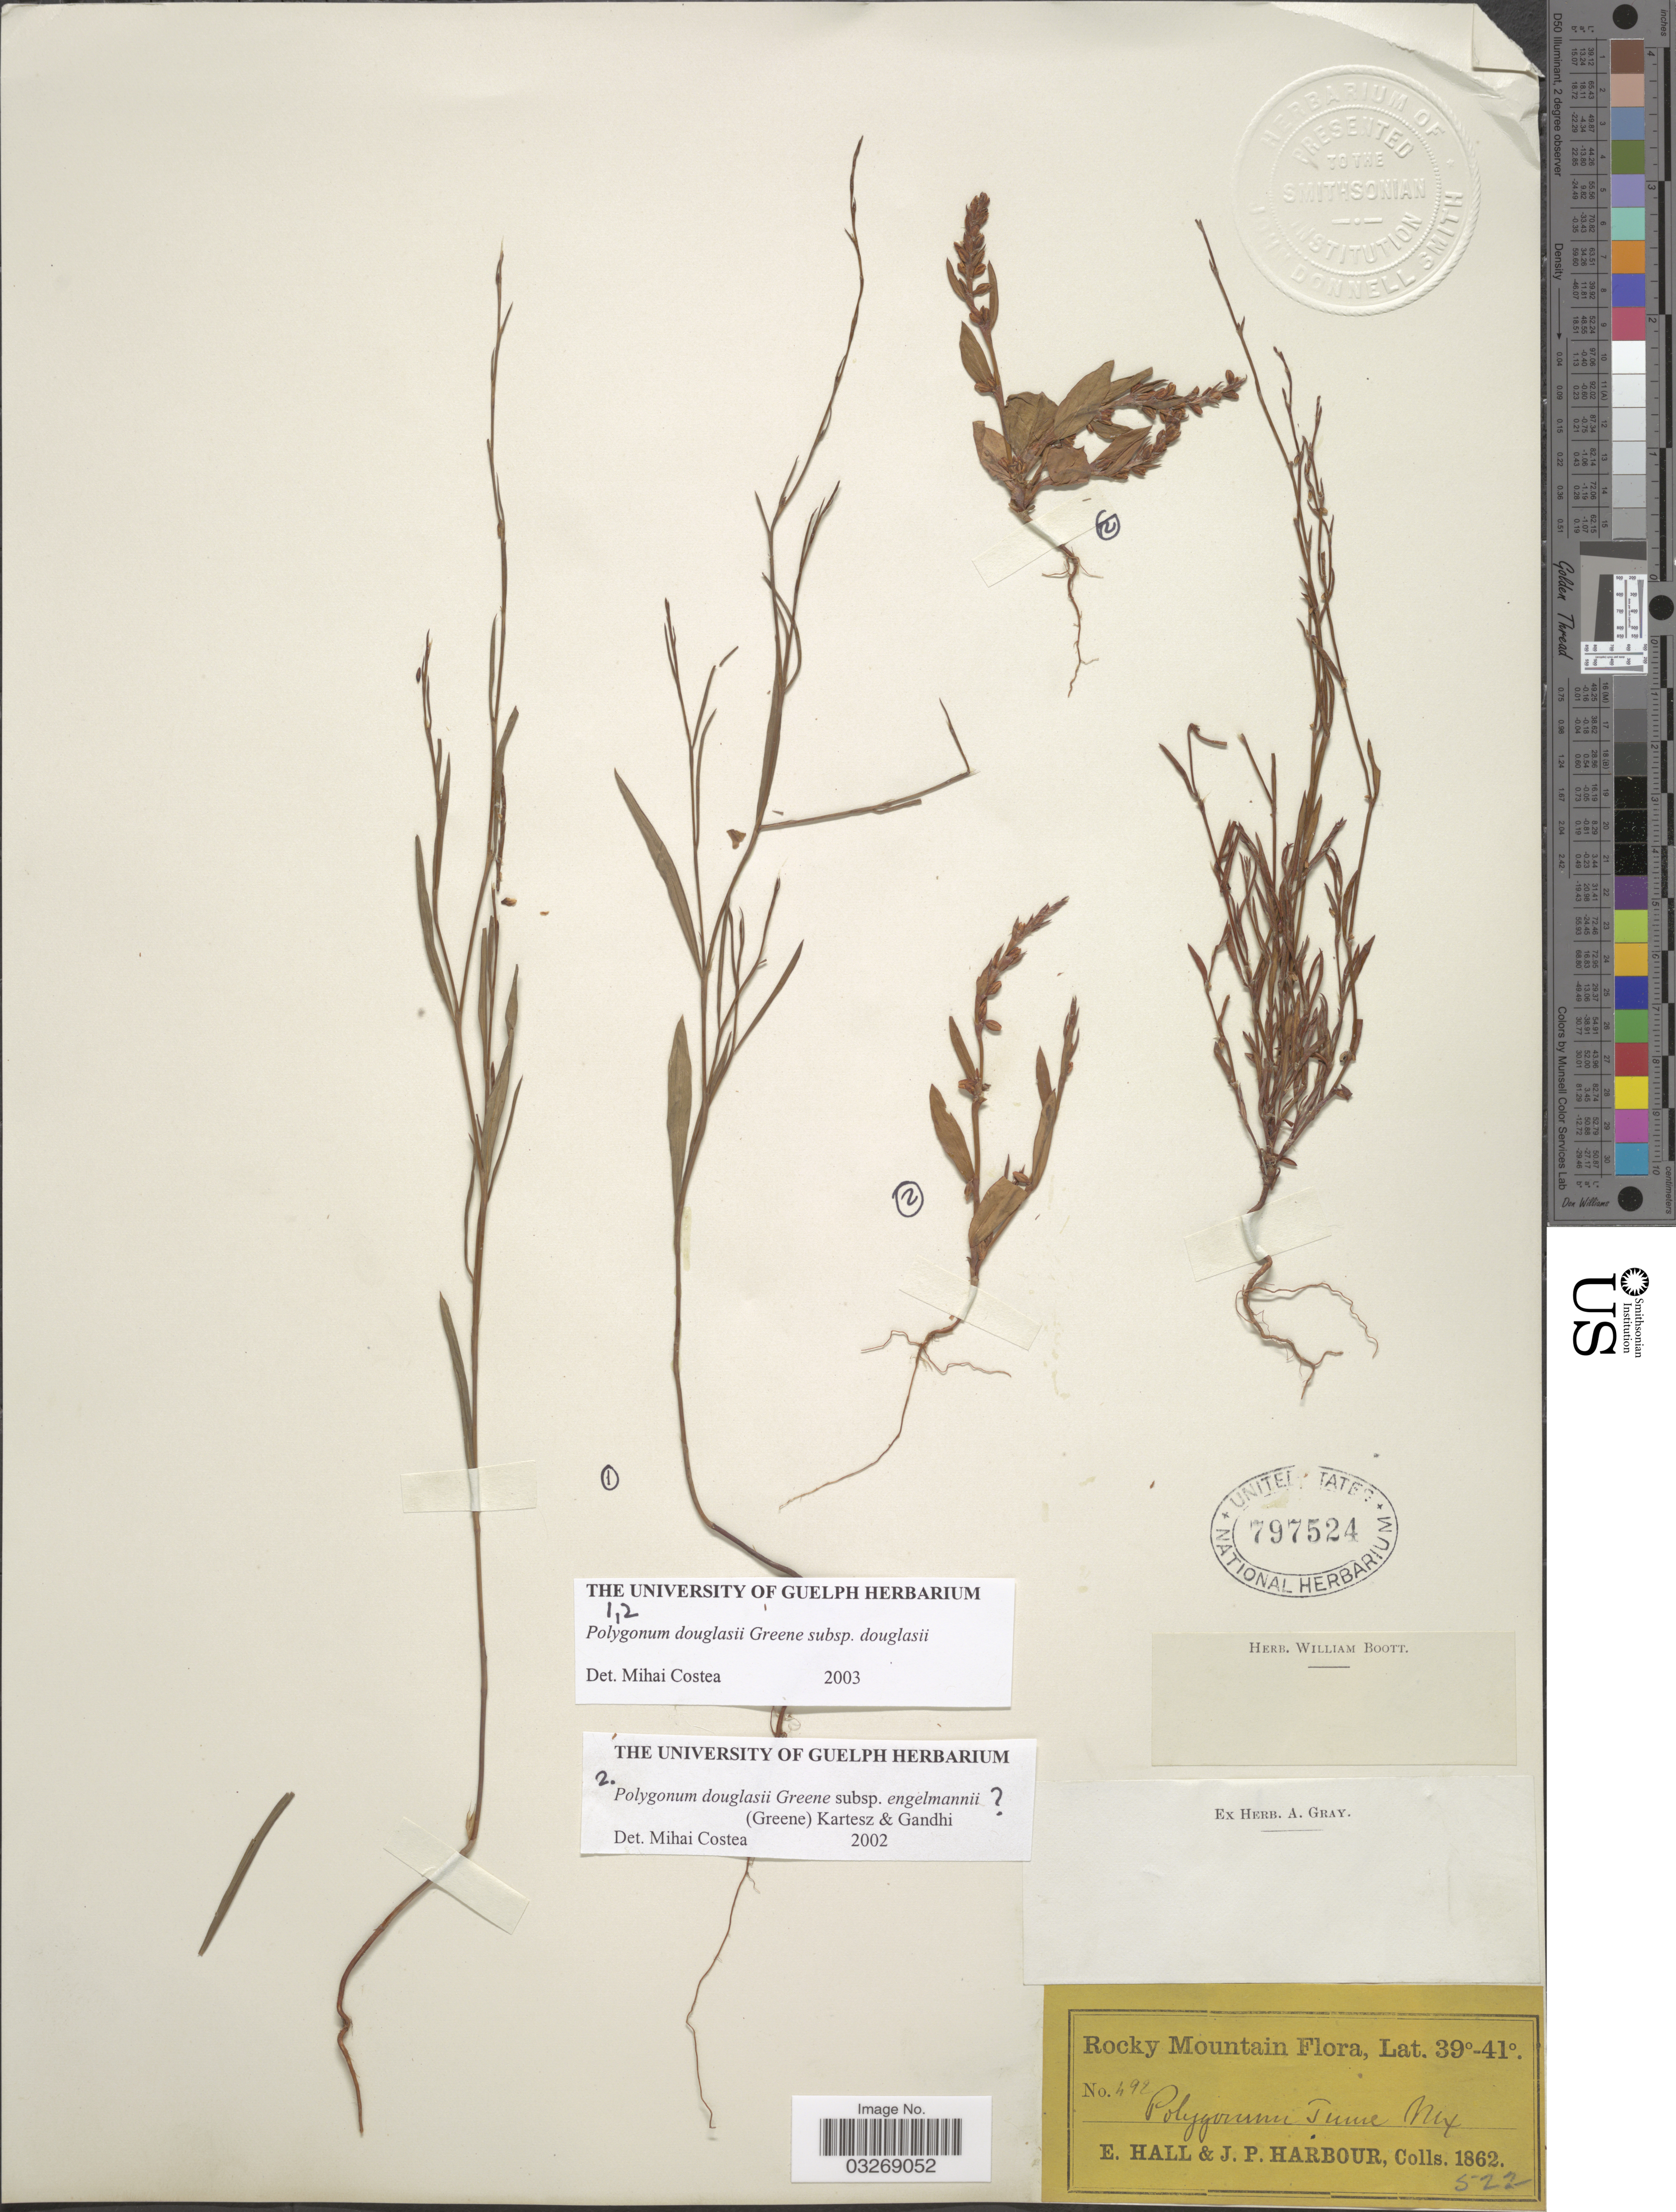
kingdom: Plantae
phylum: Tracheophyta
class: Magnoliopsida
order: Caryophyllales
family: Polygonaceae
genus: Polygonum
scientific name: Polygonum douglasii subsp. douglasii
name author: Greene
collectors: E. Hall & J. Harbour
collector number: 492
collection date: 1862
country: United States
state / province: Colorado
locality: Rocky Mountain.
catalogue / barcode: US 797524